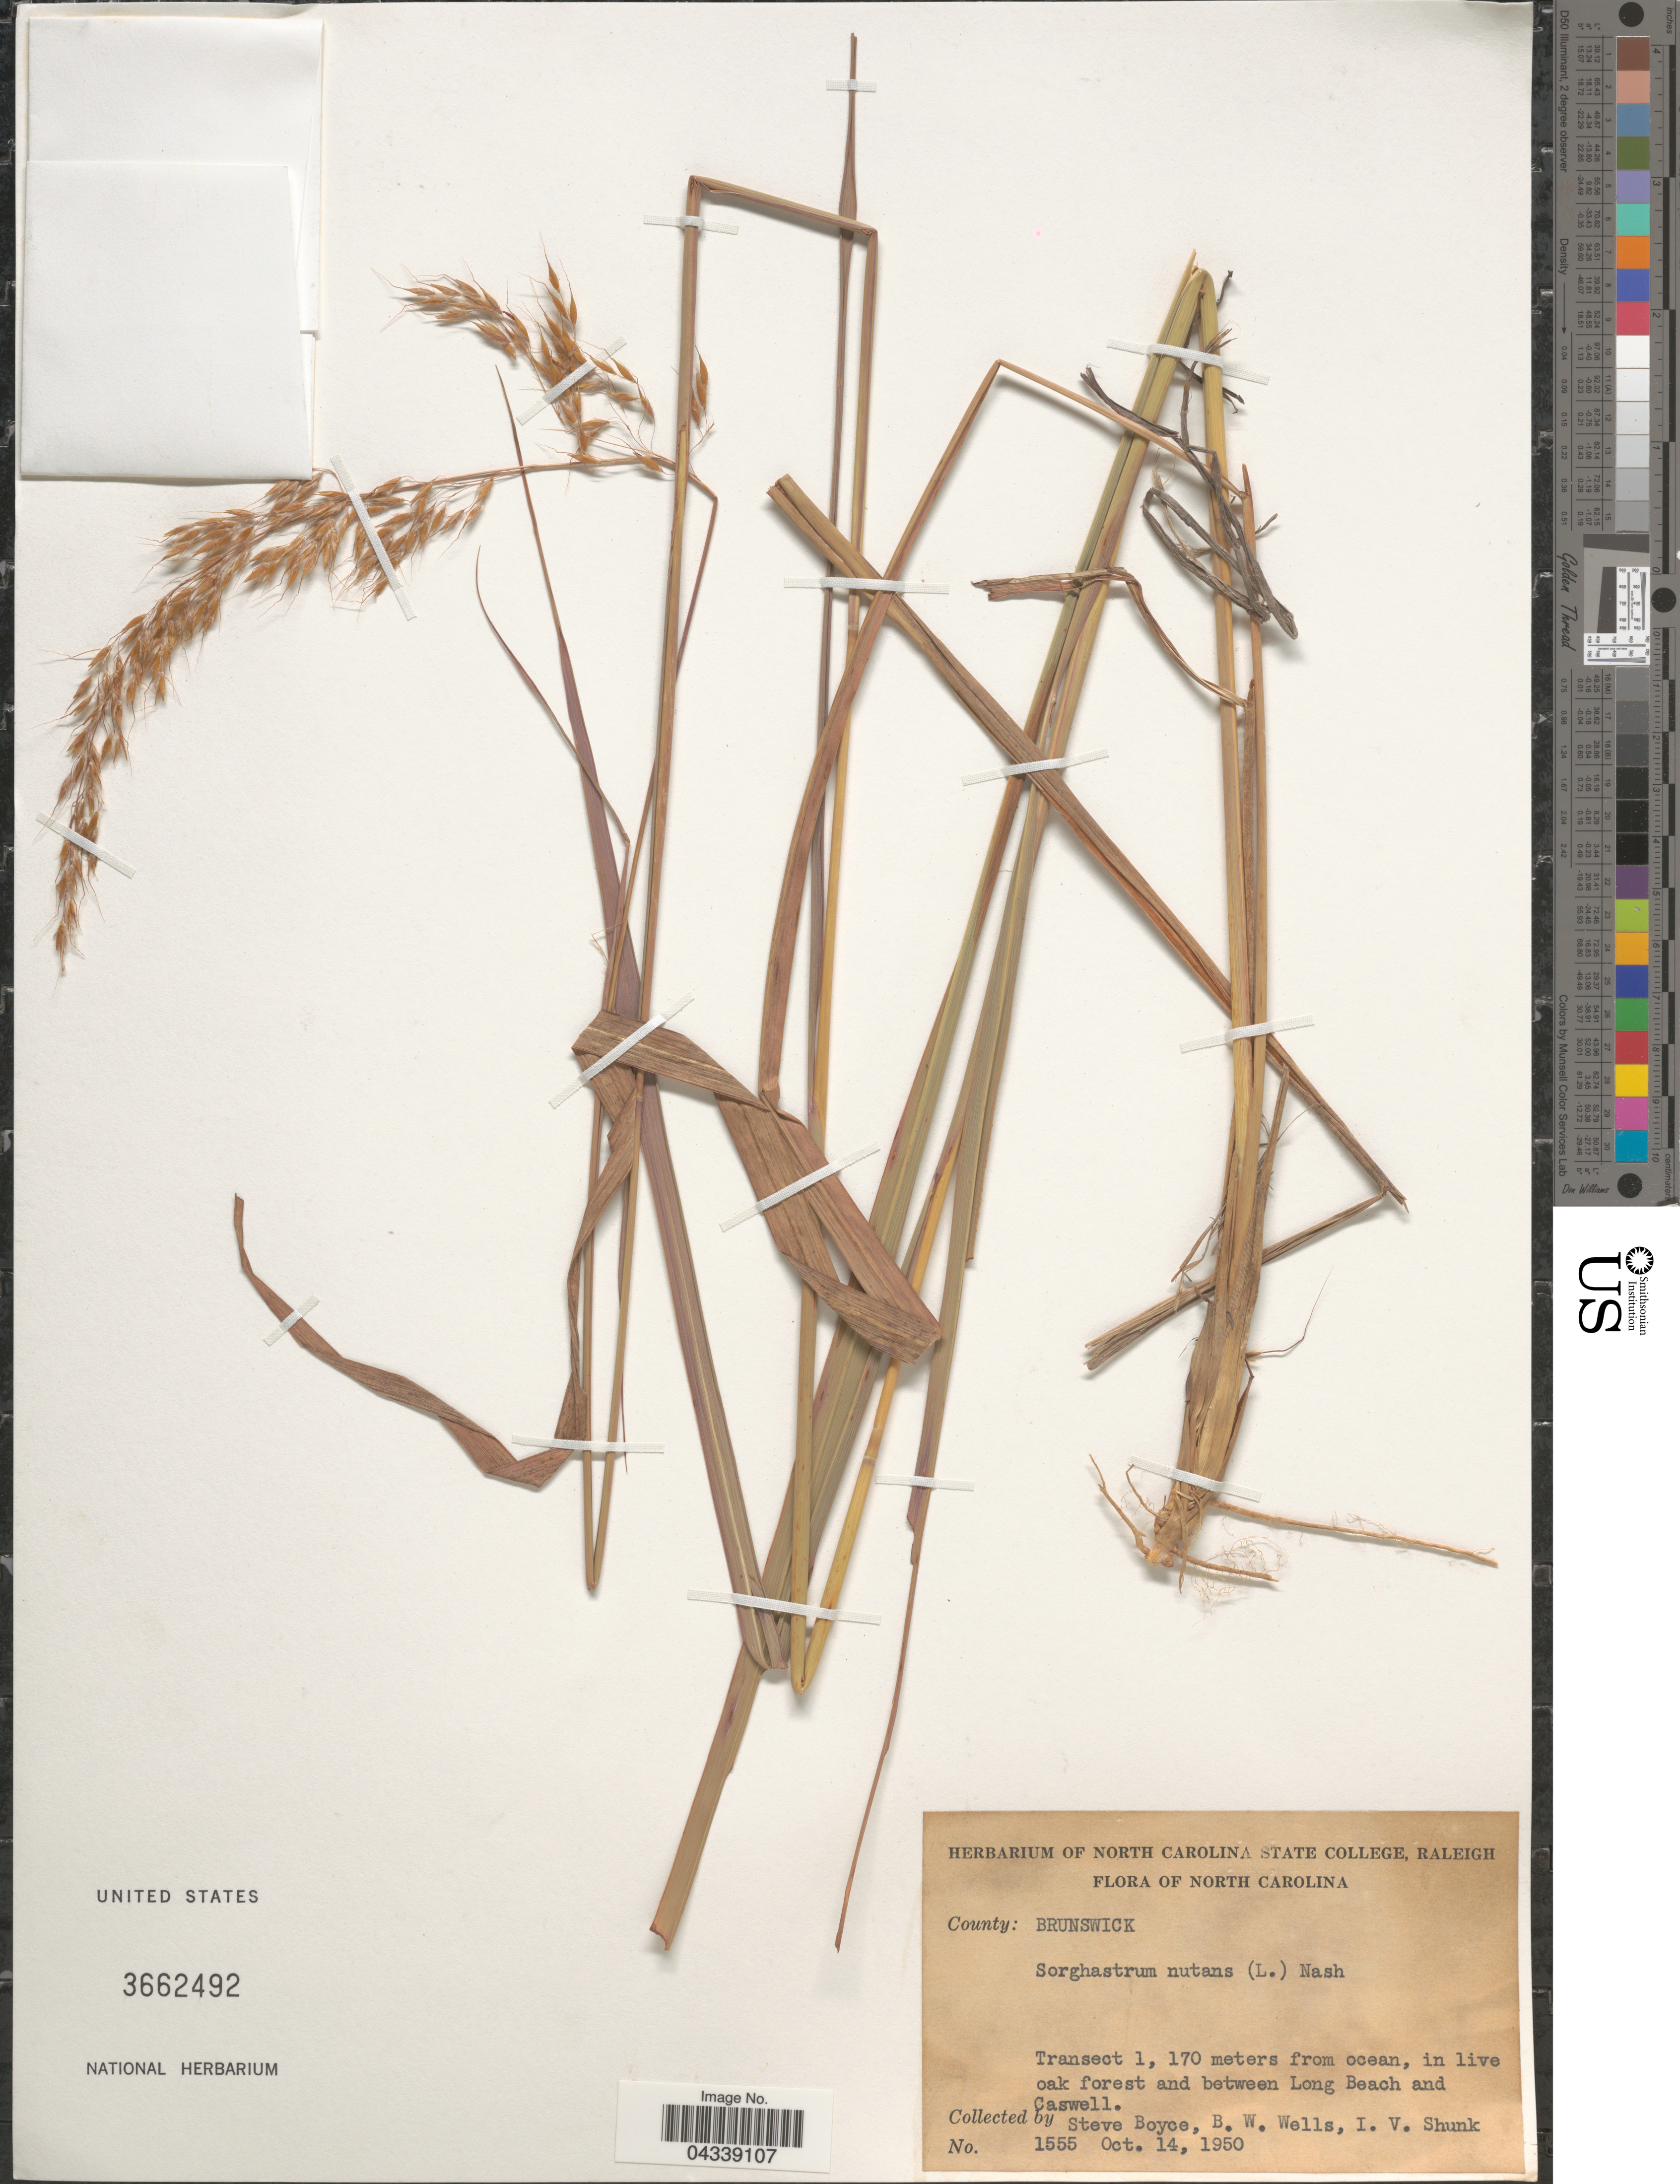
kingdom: Plantae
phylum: Tracheophyta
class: Liliopsida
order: Poales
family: Poaceae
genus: Sorghastrum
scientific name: Sorghastrum nutans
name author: (L.) Nash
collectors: S. Boyce, B. Wells & I. Shunk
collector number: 1555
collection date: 1950-10-14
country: United States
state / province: North Carolina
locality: County: Brunswick. Transect 1, 170 meters from ocean, in live oak forest and between Long Beach and Caswell.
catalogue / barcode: US 3662492